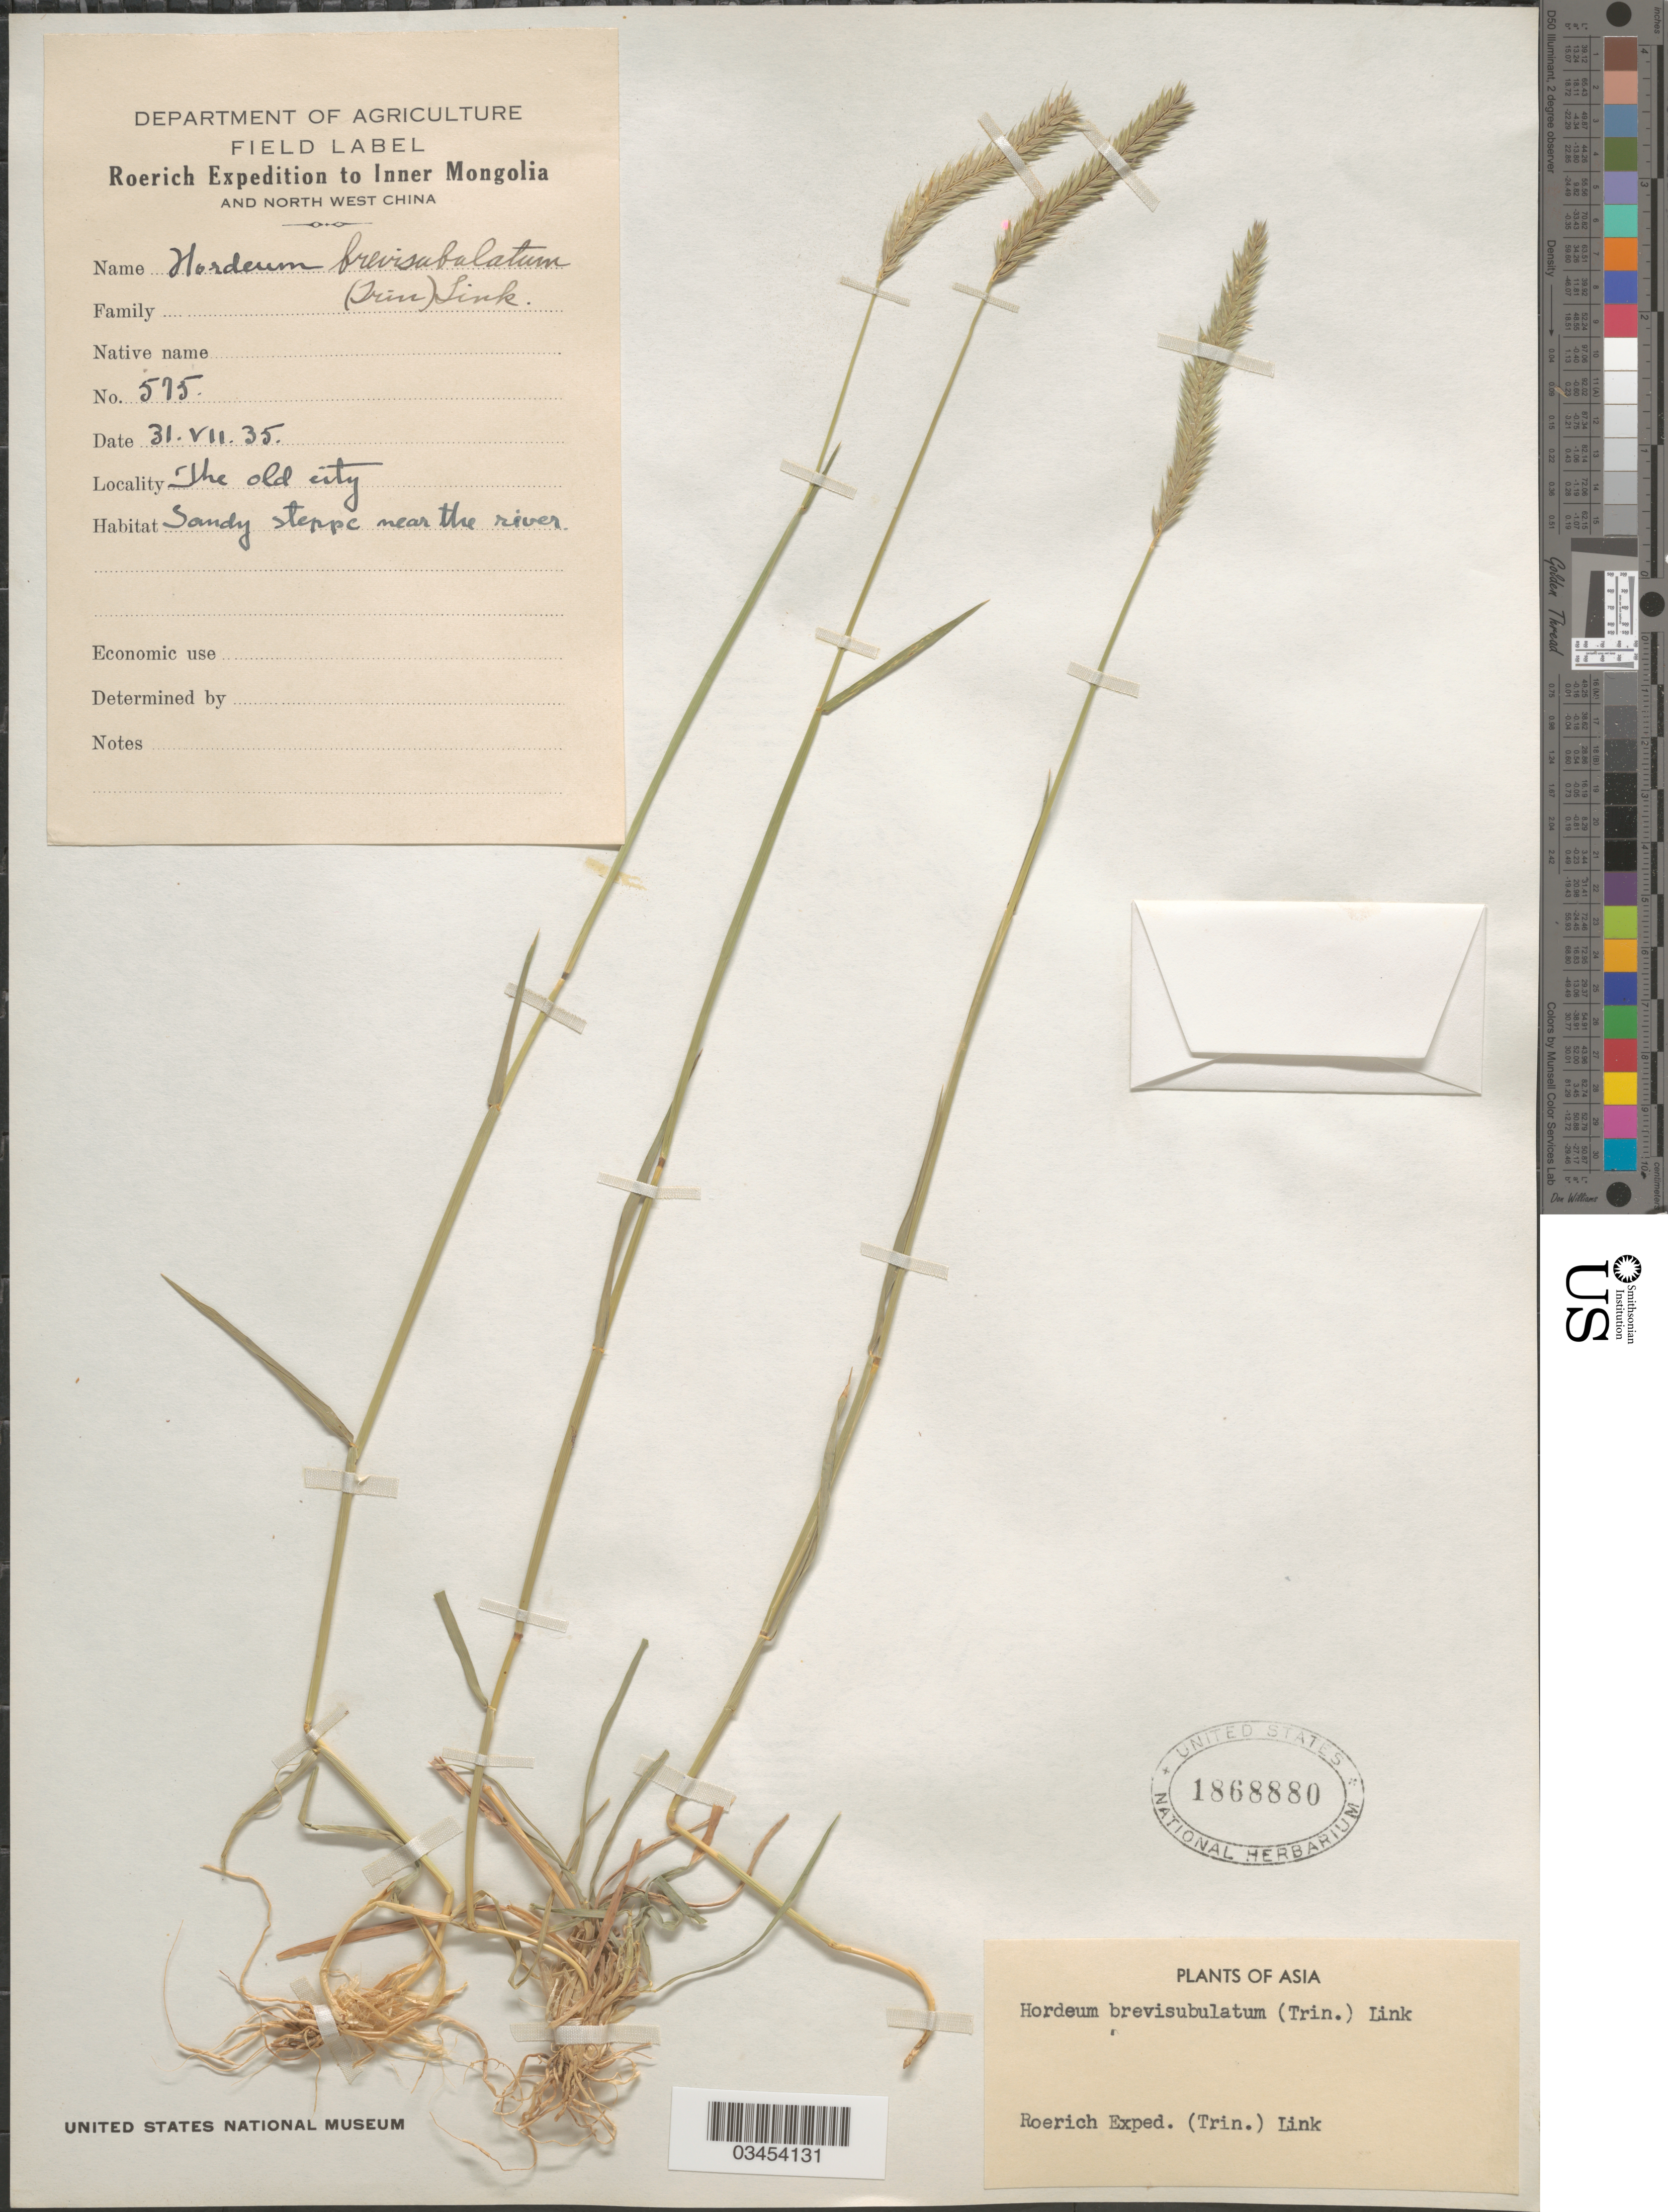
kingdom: Plantae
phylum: Tracheophyta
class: Liliopsida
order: Poales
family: Poaceae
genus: Hordeum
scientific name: Hordeum brevisubulatum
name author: (Trin.) Link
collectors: Roerich Expedition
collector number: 575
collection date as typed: Transcribed d/m/y: 31/7/35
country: China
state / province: Nei Monggol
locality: Inner Mongolia and North West China. The old city. Sand steppe near the river.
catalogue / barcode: US 1868880